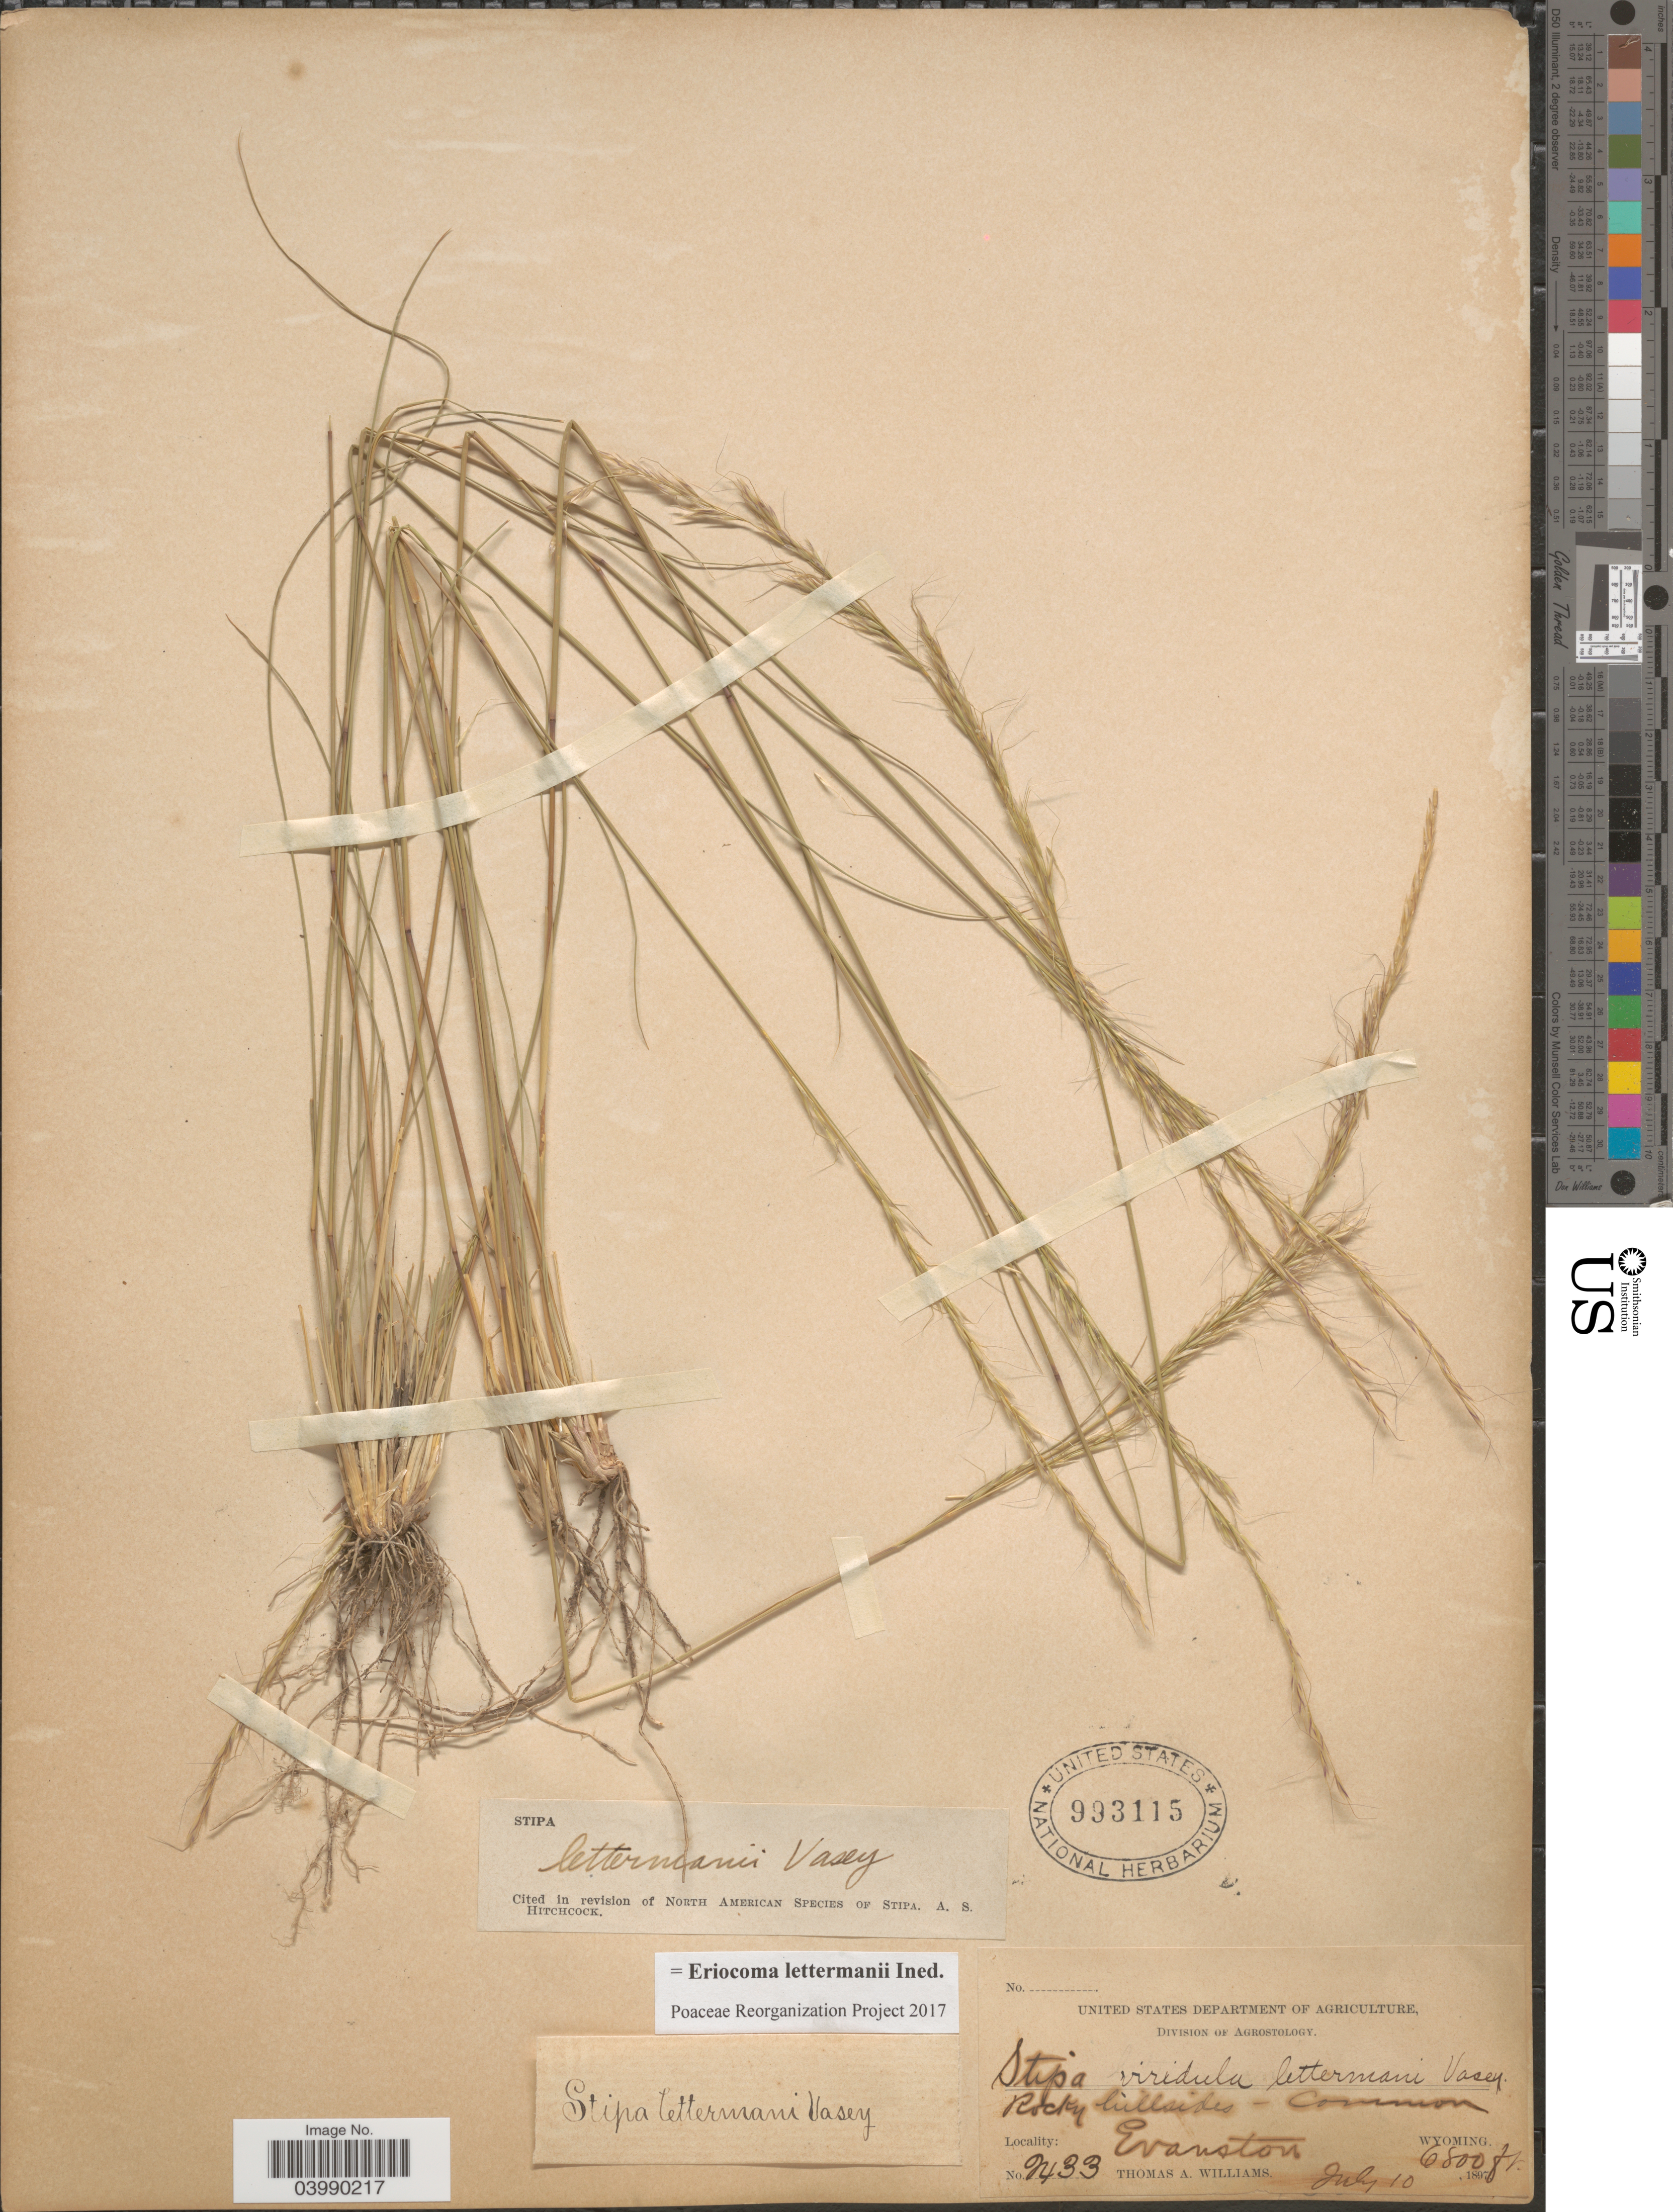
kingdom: Plantae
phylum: Tracheophyta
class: Liliopsida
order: Poales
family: Poaceae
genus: Eriocoma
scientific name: Eriocoma lettermanii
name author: (Vasey) Romasch.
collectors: T. A. Williams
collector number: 2433*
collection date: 1897-07-10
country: United States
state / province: Wyoming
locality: Evanston.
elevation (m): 2073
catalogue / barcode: US 993115